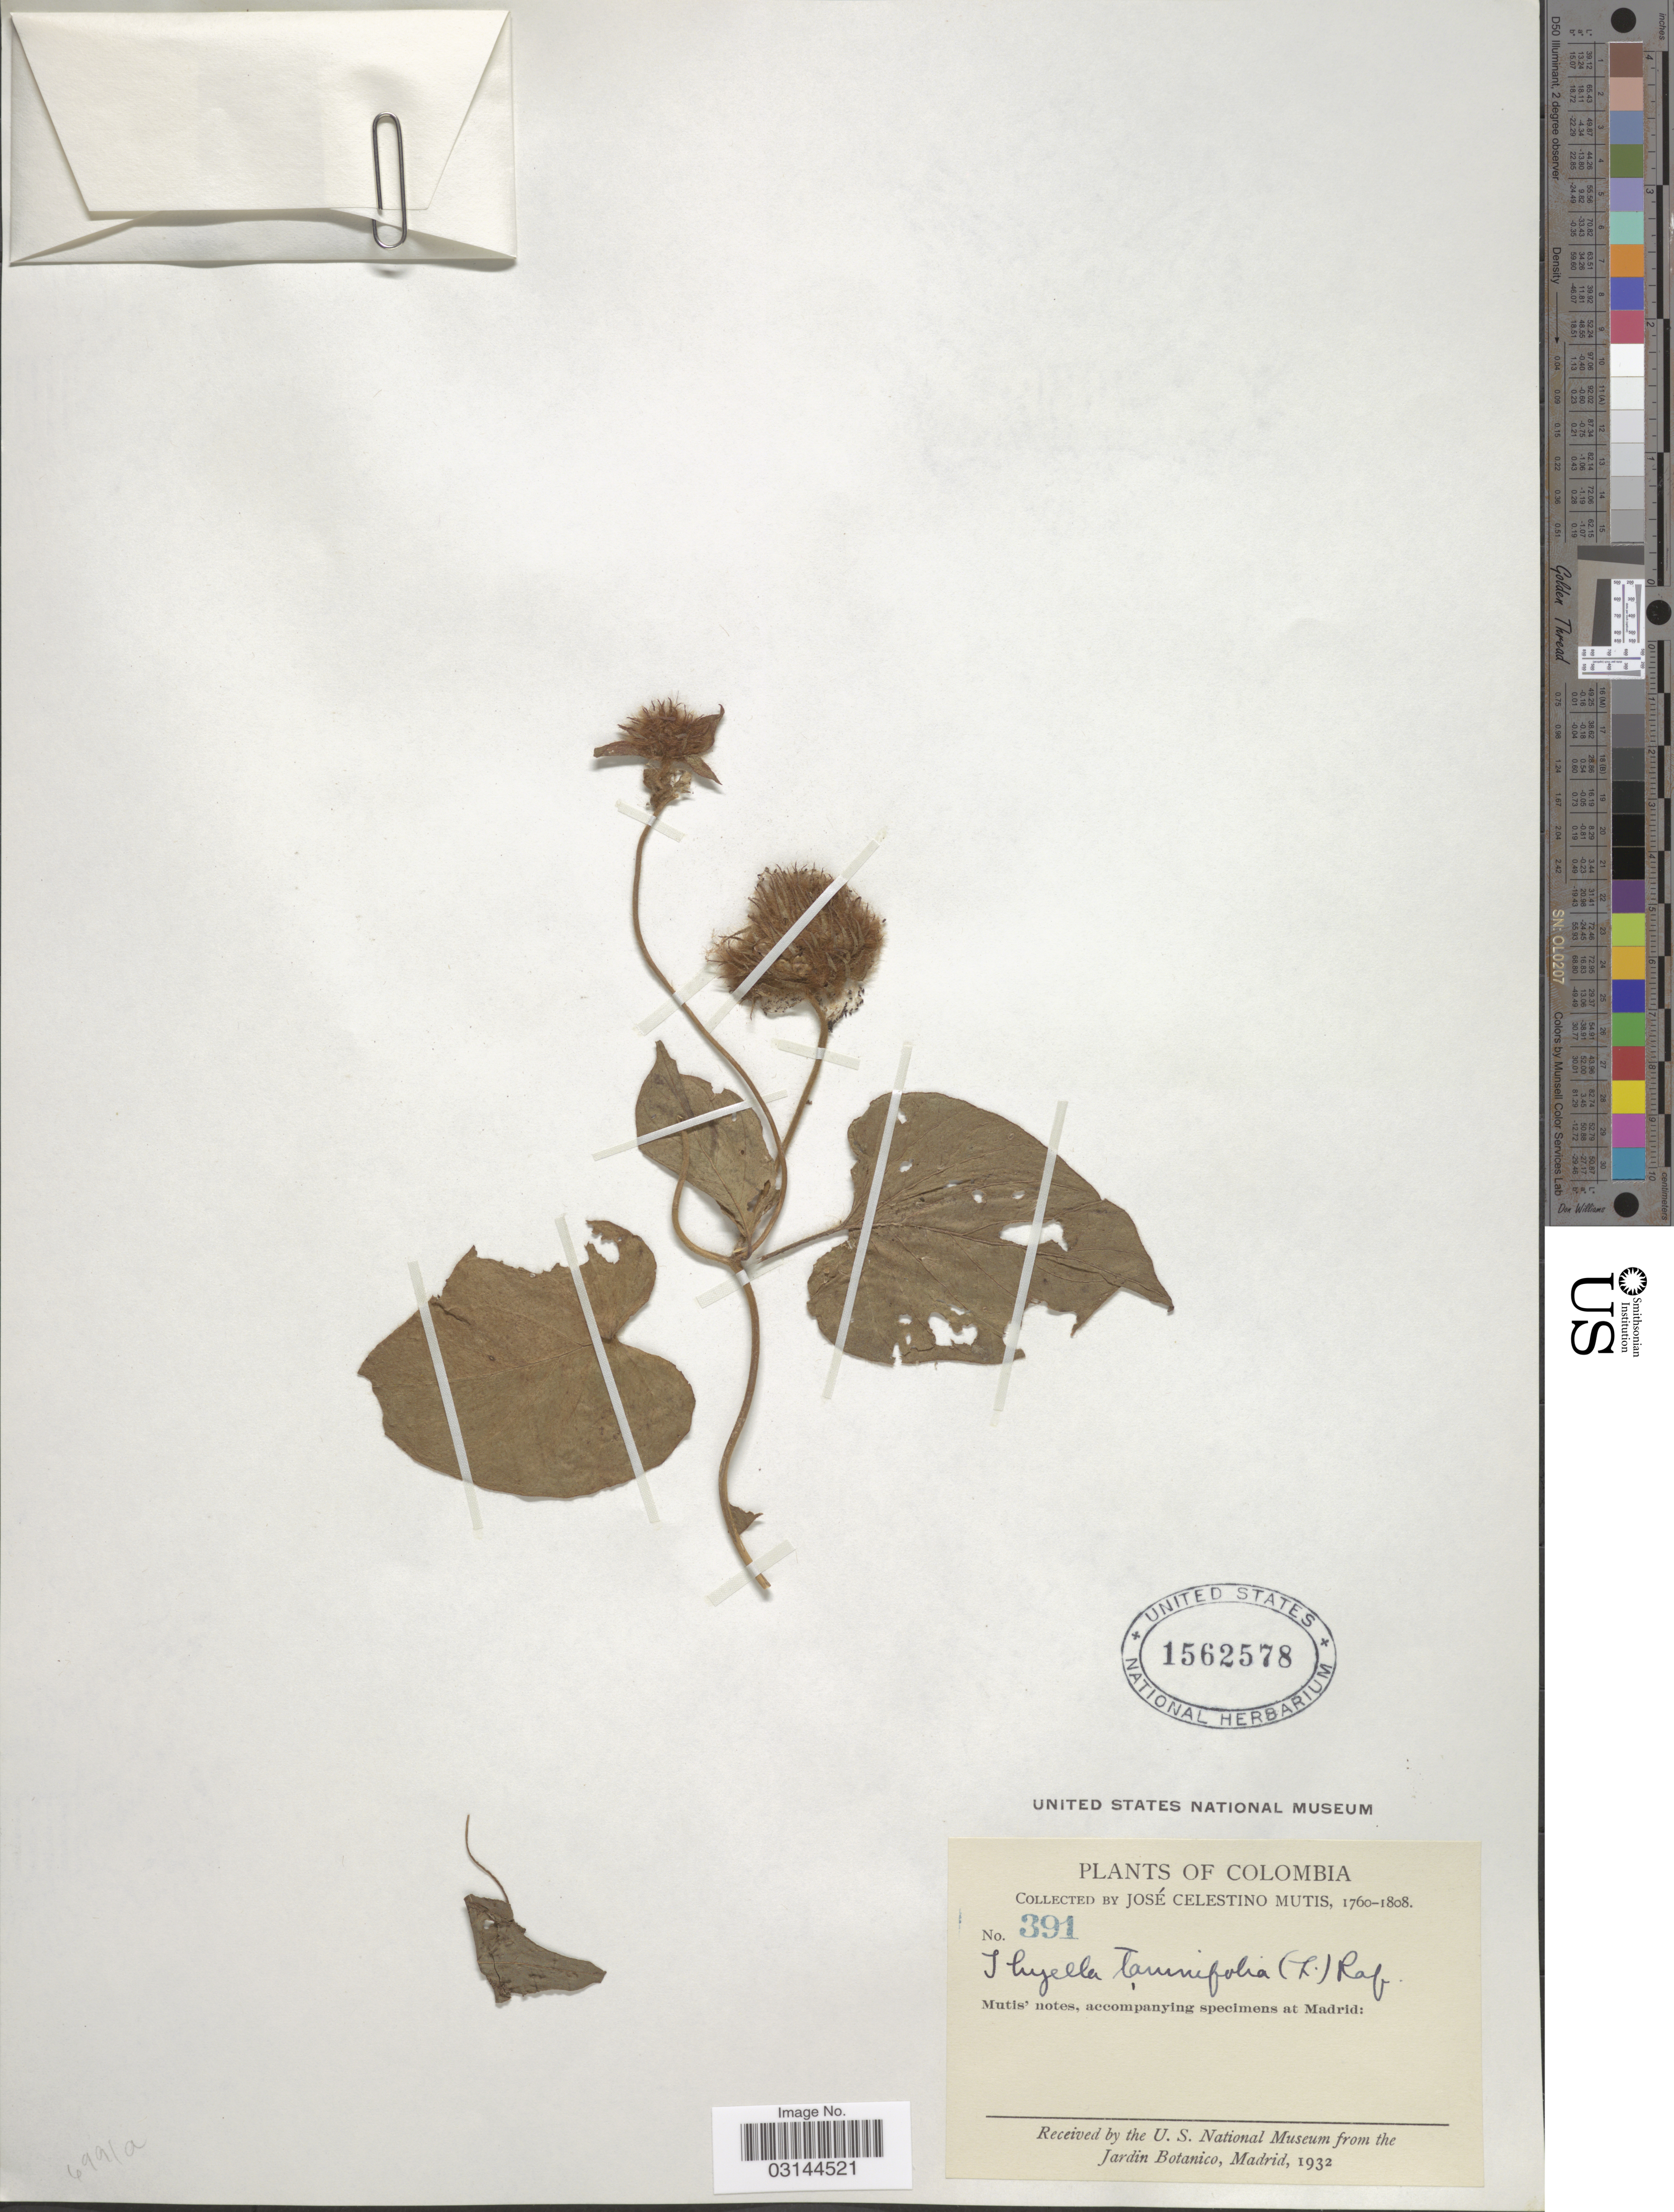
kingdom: Plantae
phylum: Tracheophyta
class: Magnoliopsida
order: Solanales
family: Convolvulaceae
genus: Jacquemontia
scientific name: Jacquemontia tamnifolia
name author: (L.) Griseb.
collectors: J. C. B. Mutis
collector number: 391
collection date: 1760/1808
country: Colombia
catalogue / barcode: US 1562578